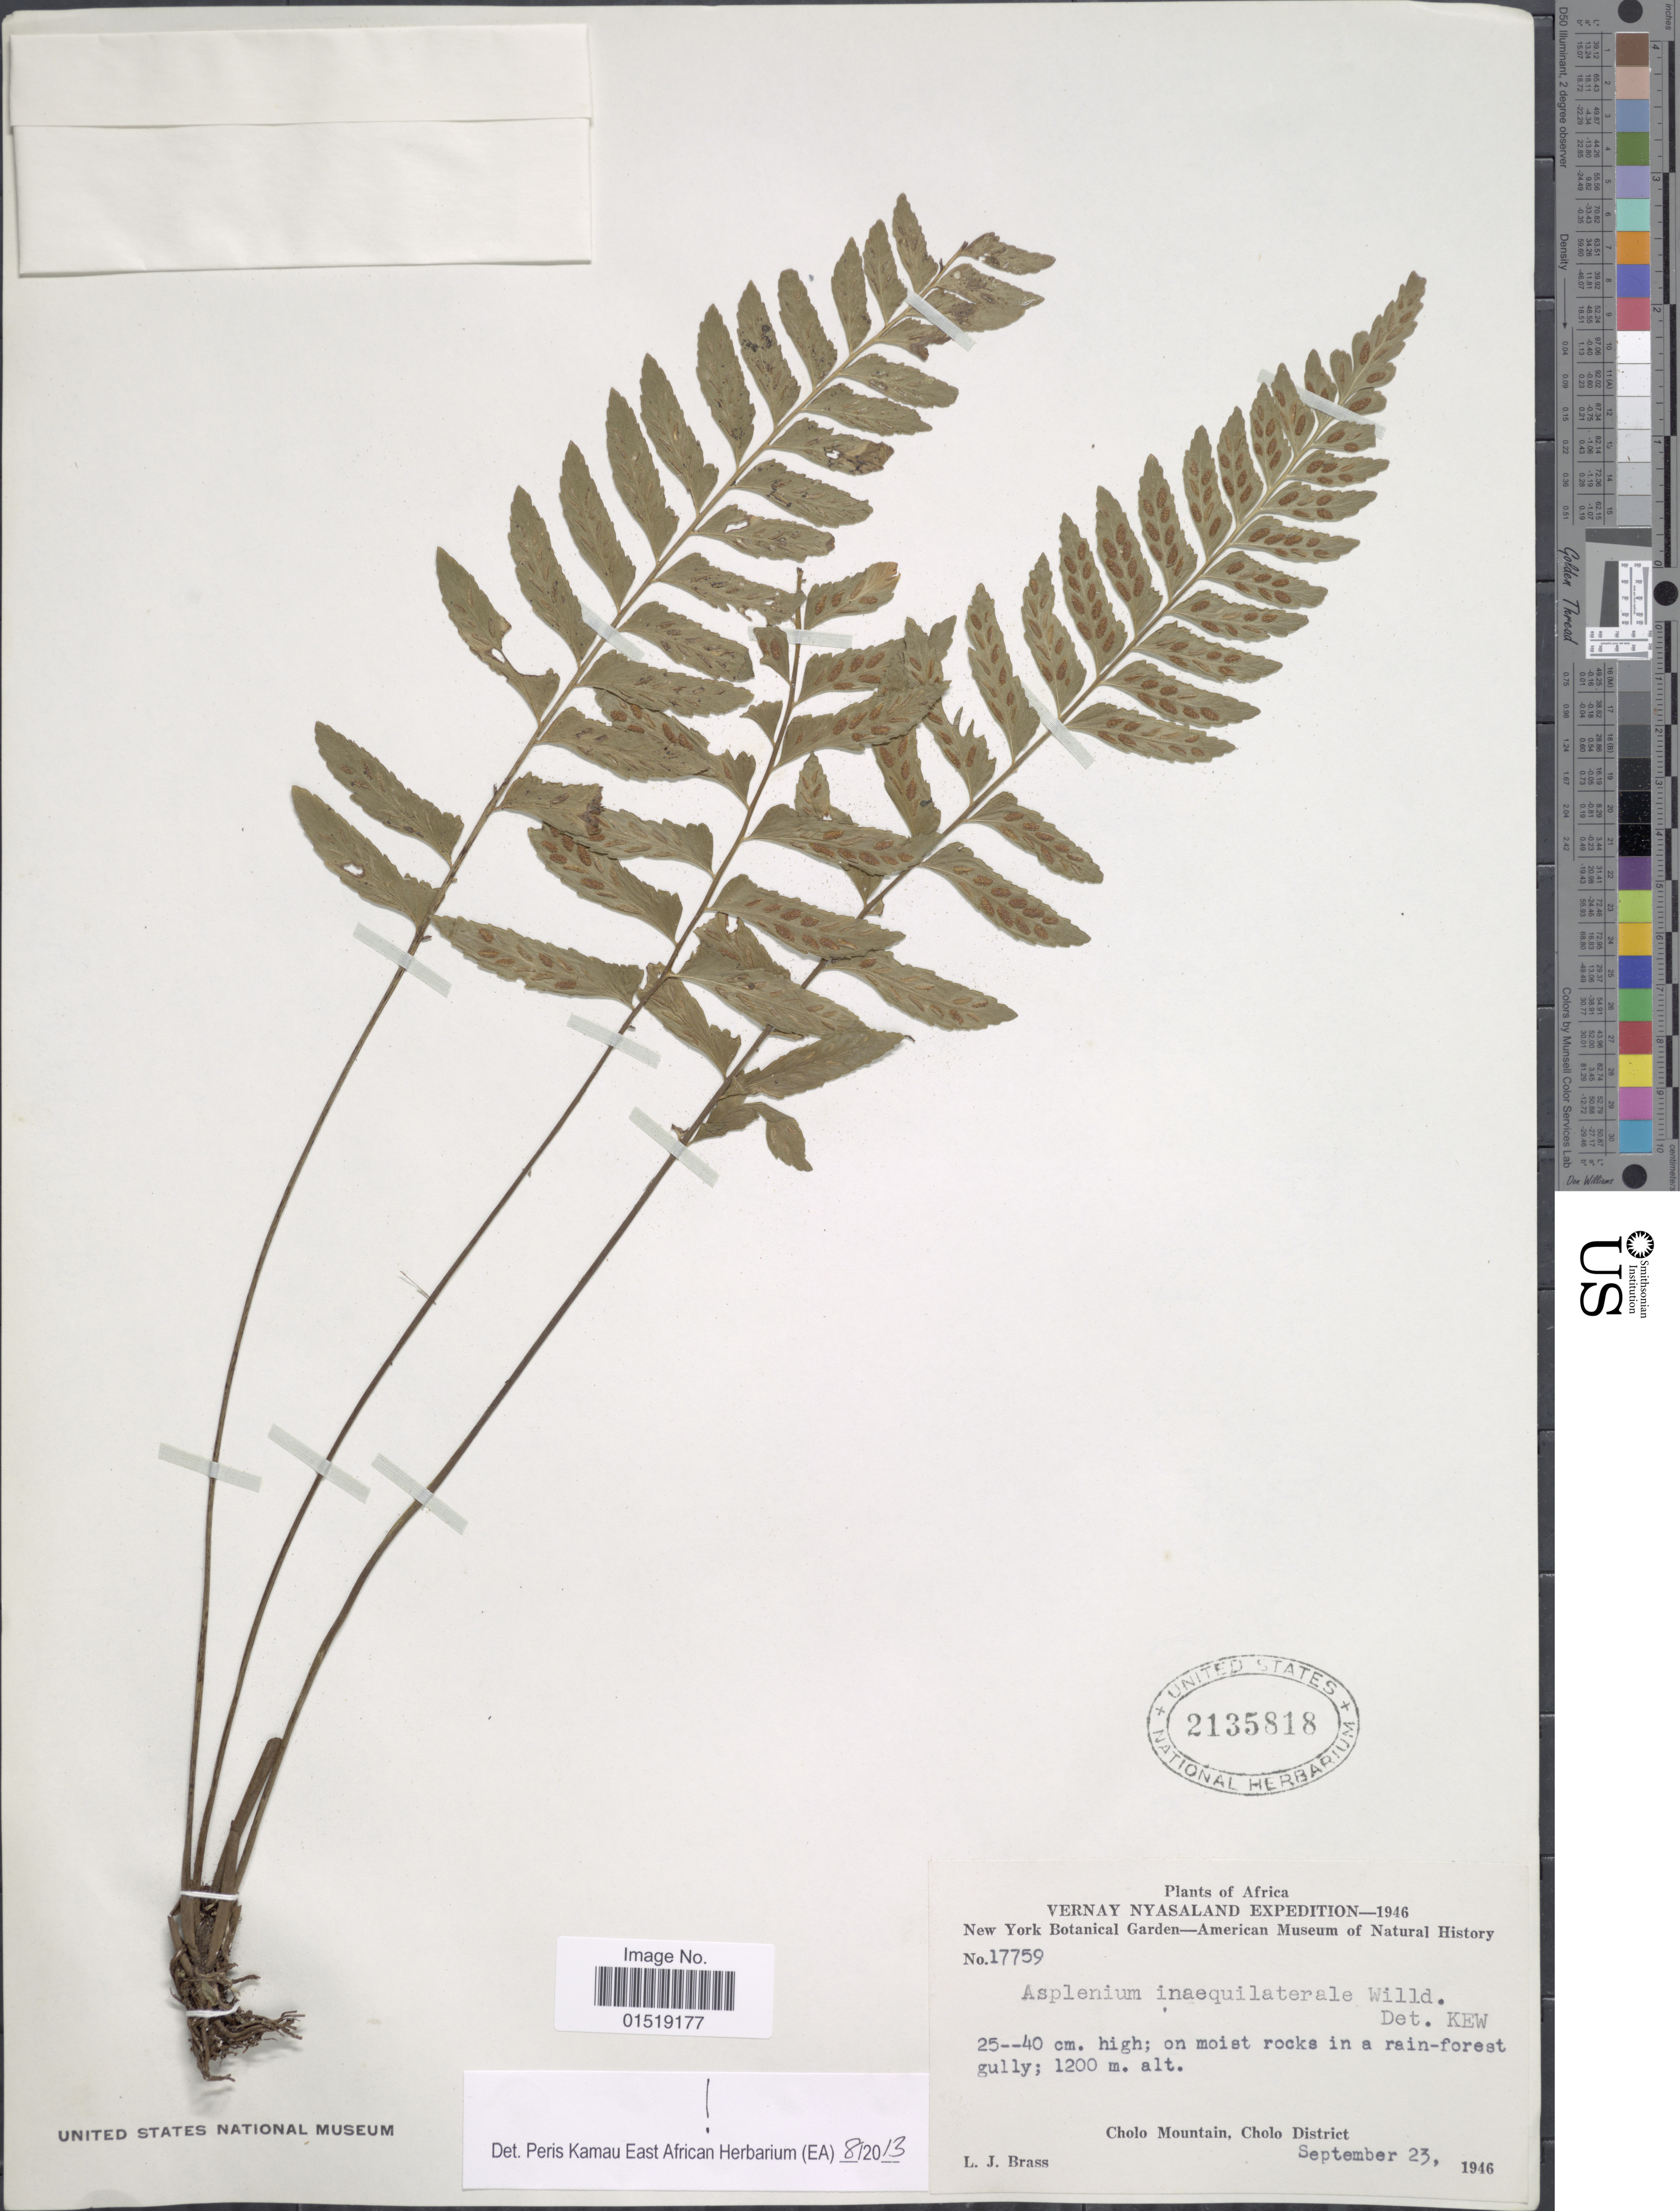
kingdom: Plantae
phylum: Tracheophyta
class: Polypodiopsida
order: Polypodiales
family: Aspleniaceae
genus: Asplenium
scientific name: Asplenium inaequilaterale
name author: Willd.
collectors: L. J. Brass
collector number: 17759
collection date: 1946-09-23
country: Malawi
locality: Cholo Mountain, Cholo District.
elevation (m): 1200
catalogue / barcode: US 2135818